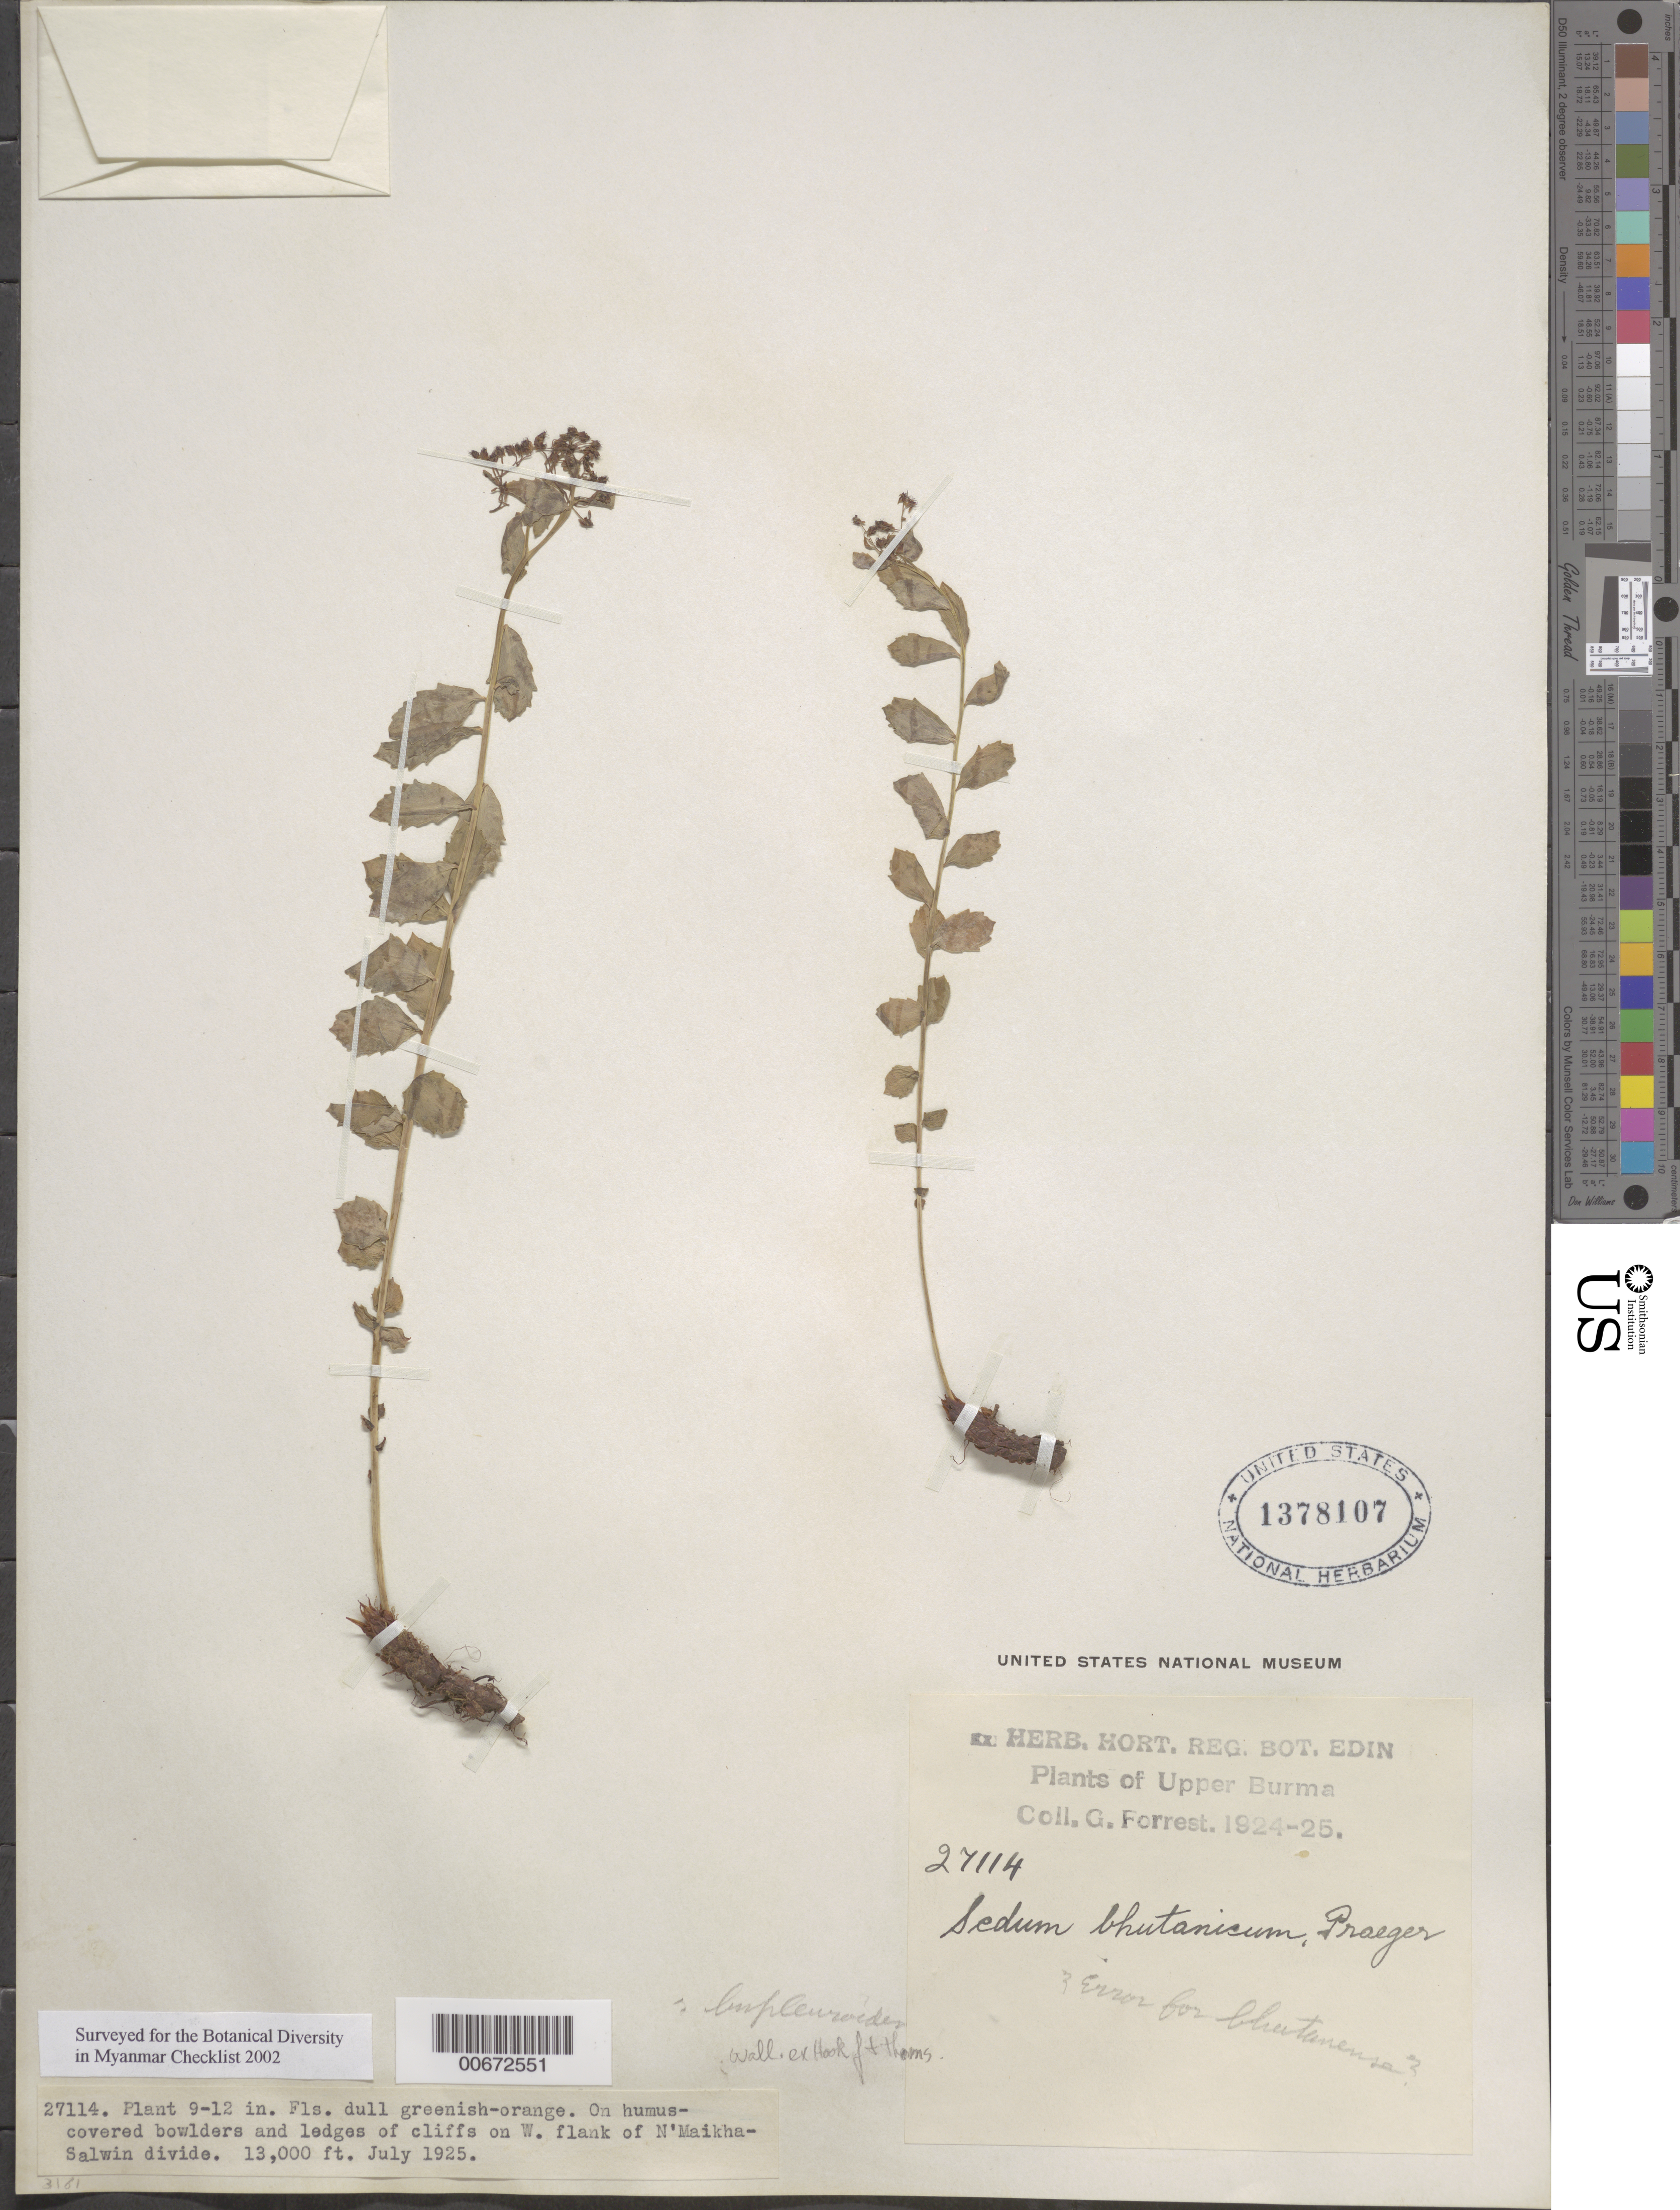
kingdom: Plantae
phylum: Tracheophyta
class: Magnoliopsida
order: Saxifragales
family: Crassulaceae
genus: Rhodiola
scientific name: Rhodiola bupleuroides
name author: (Wall. ex Hook. f.) Thomson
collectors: G. Forrest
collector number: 27114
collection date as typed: Jul 1925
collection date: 1925-07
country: Myanmar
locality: Upper Burma, W flank of N'Maikha-Salwin Divide.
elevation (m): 3962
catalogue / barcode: US 1378107